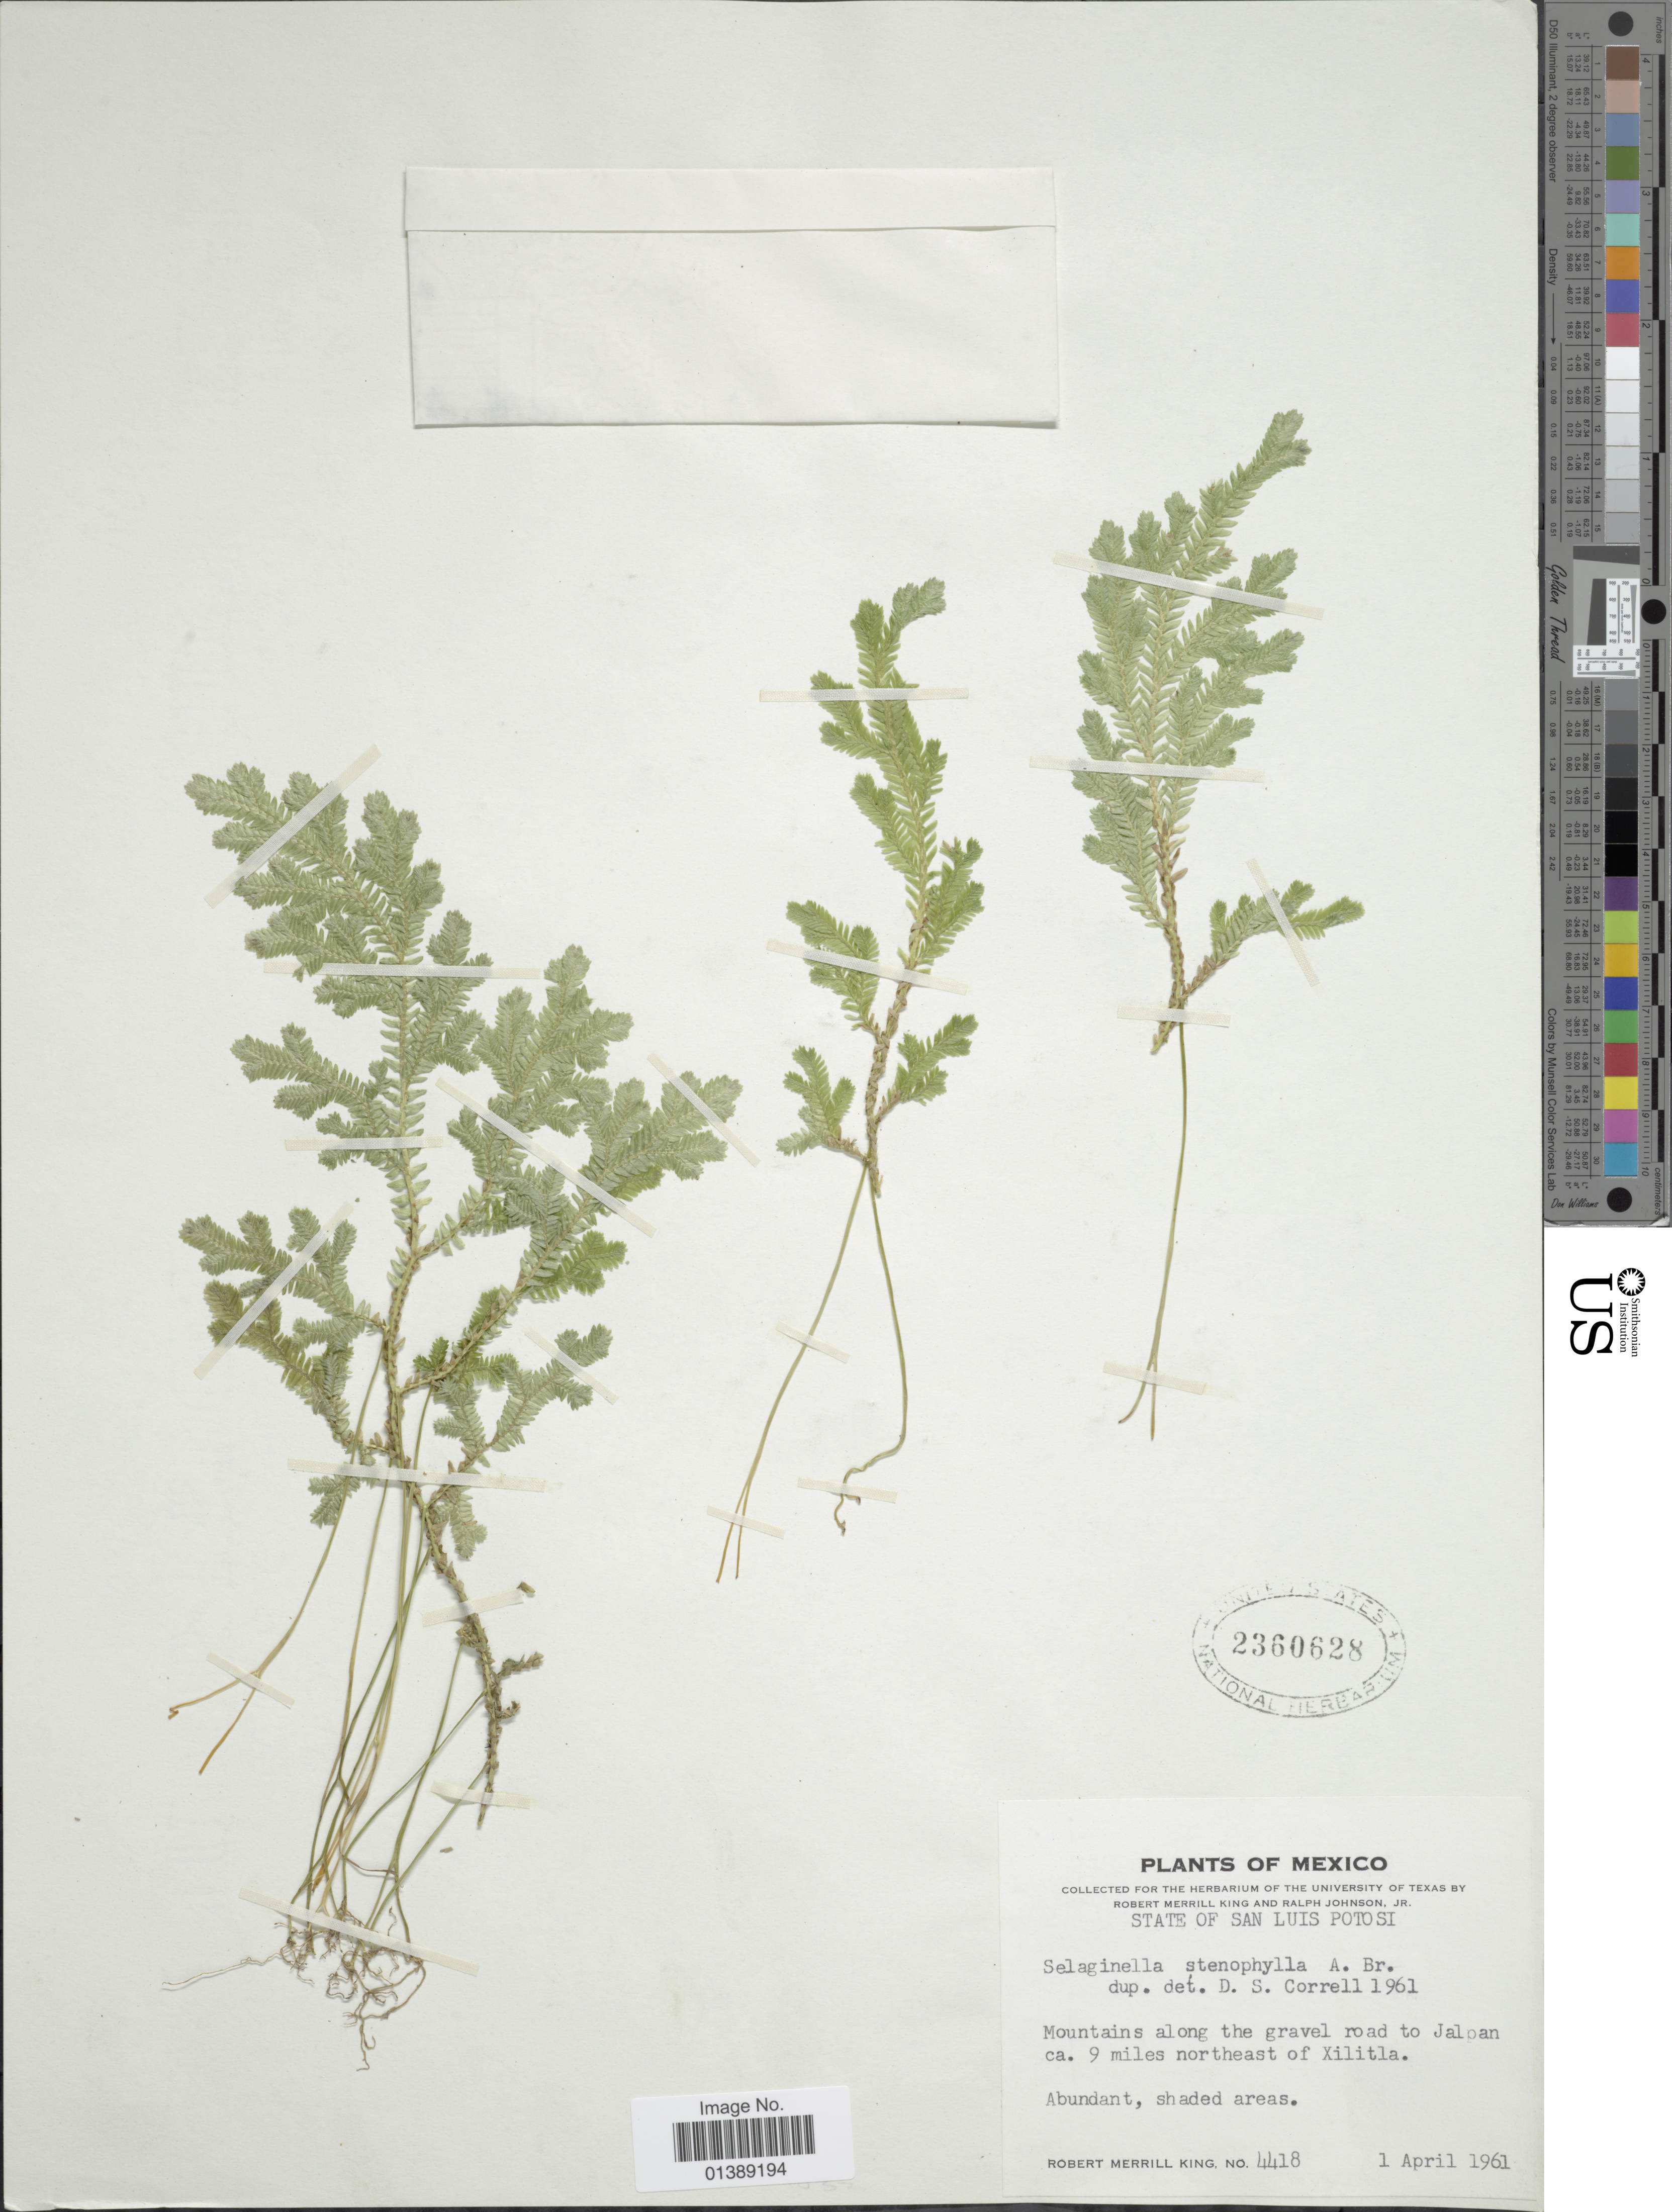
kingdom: Plantae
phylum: Tracheophyta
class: Lycopodiopsida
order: Selaginellales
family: Selaginellaceae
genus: Selaginella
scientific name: Selaginella stenophylla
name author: A. Braun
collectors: R. M. King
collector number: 4418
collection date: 1961-04-01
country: Mexico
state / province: San Luis Potosí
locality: Mountains along gravel road to Jalpan ca 9 miles northeast of Xilitla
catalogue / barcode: US 2360628